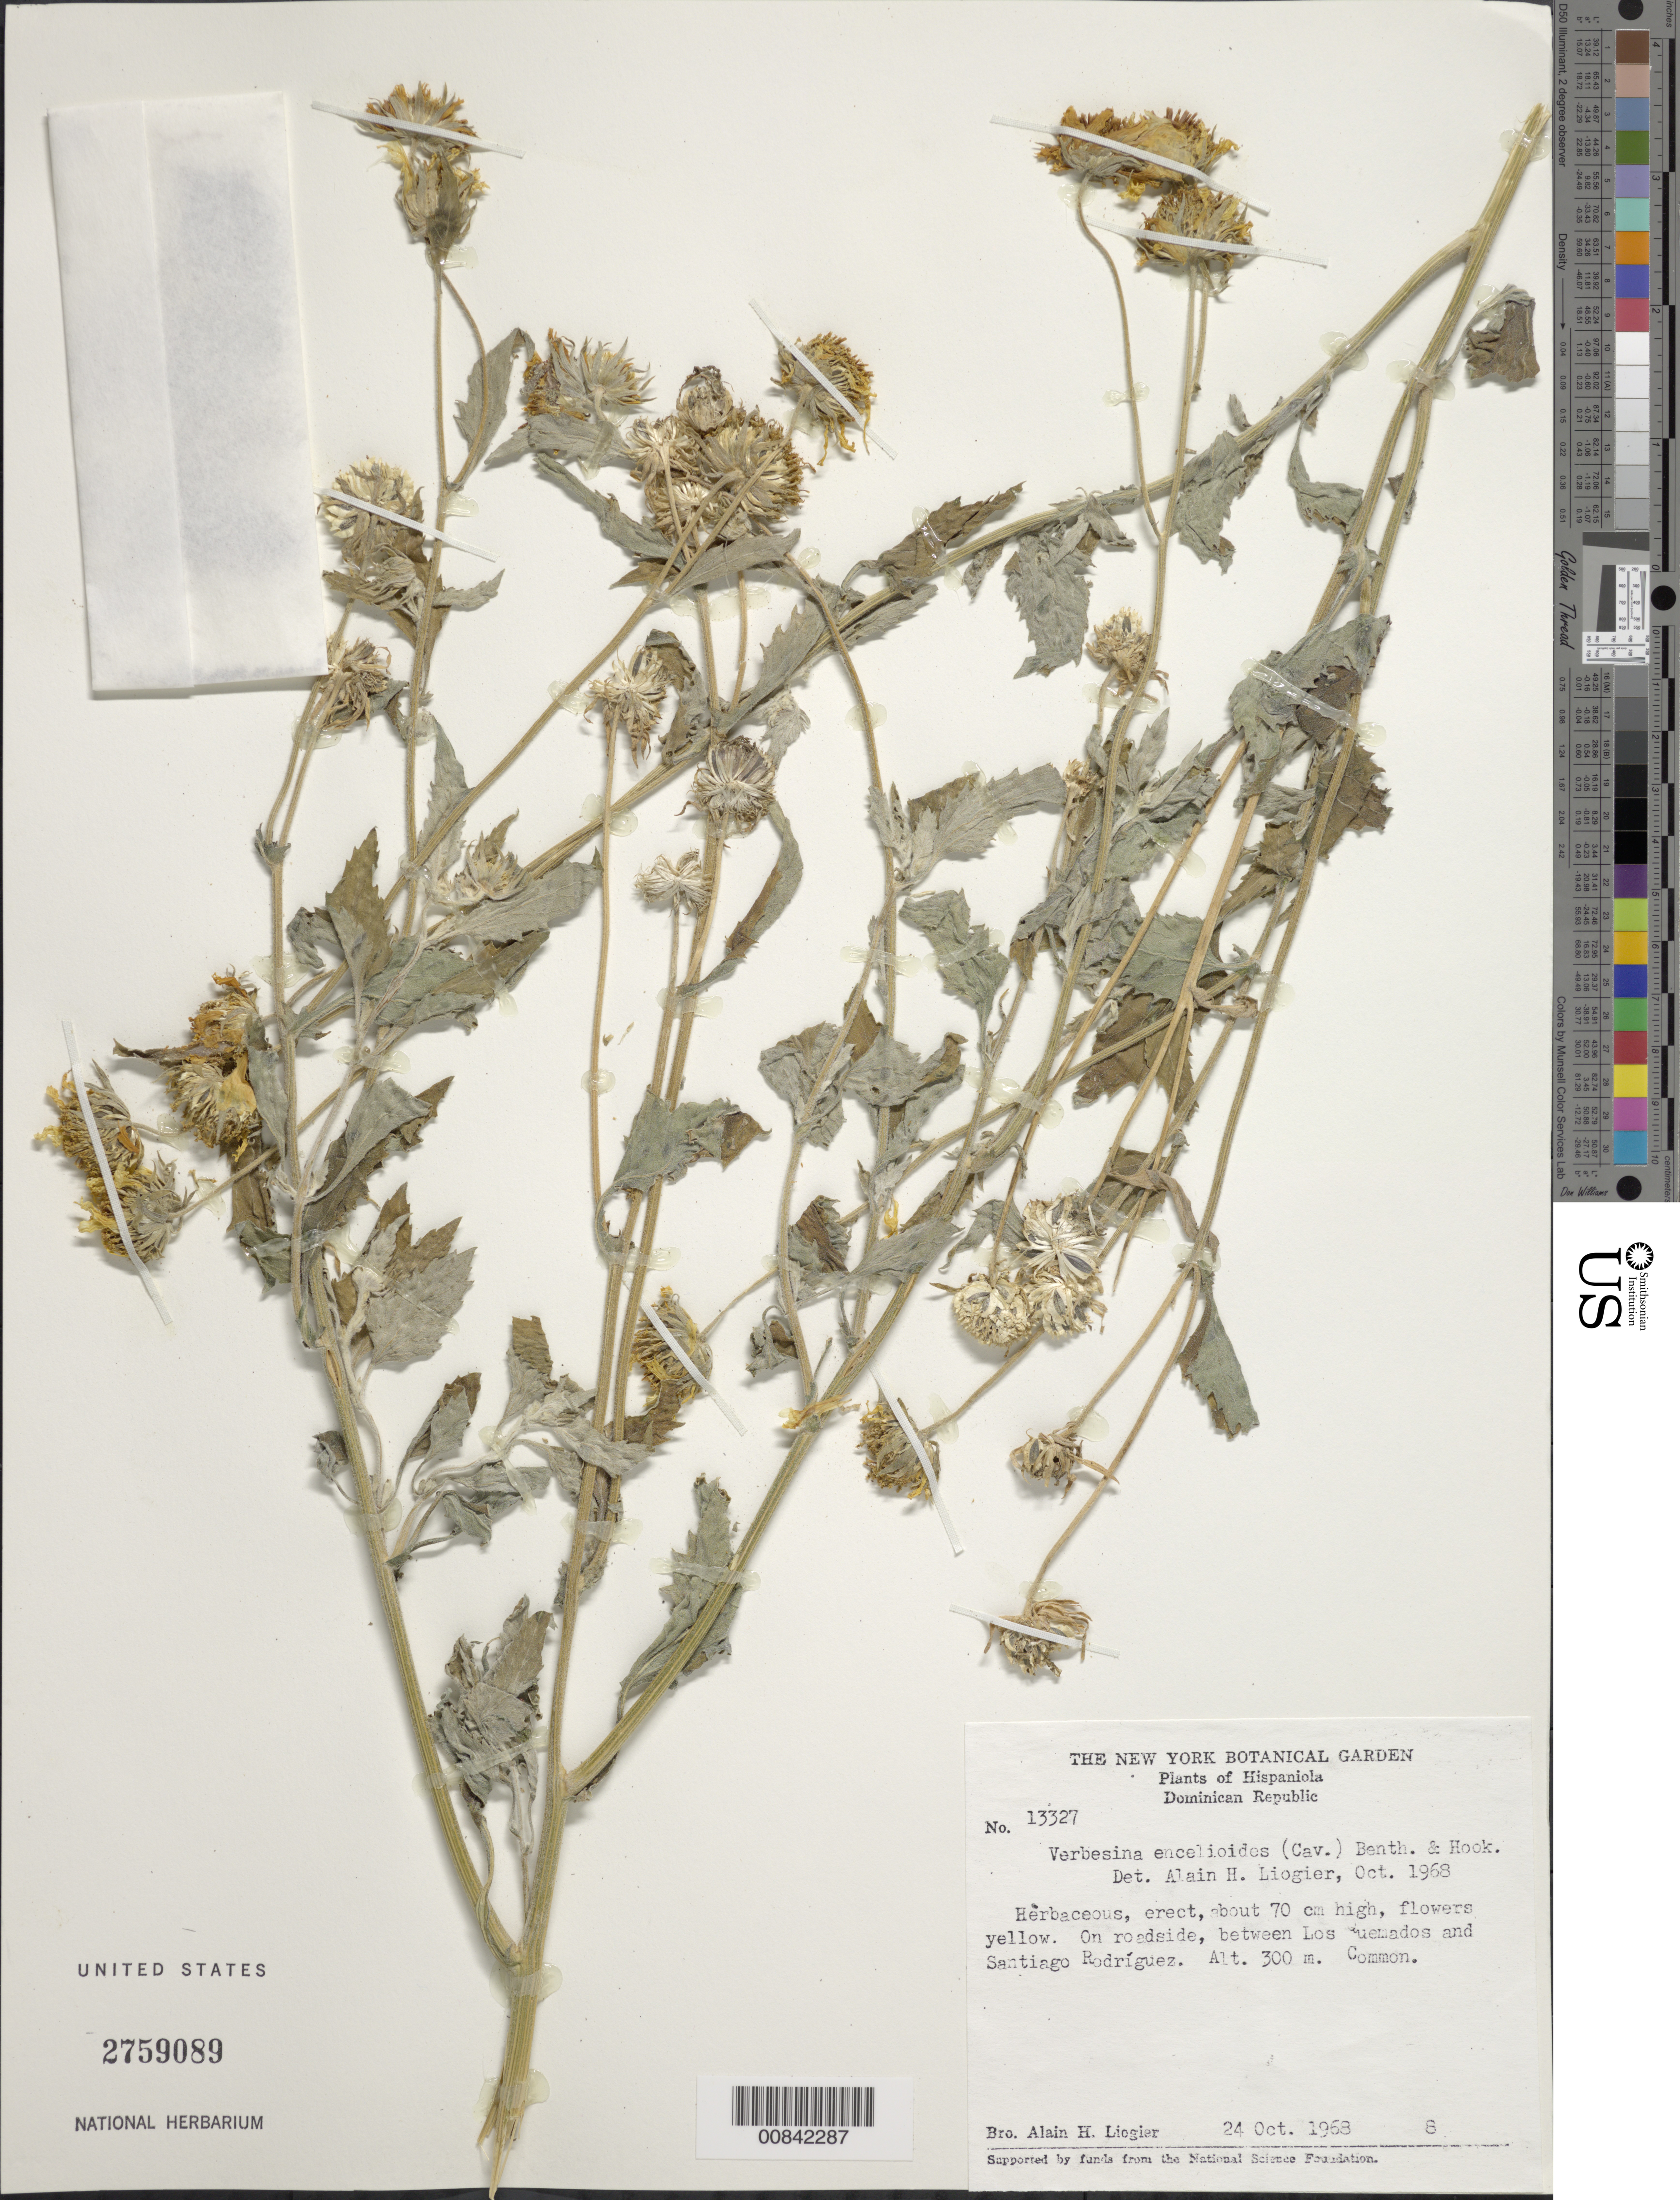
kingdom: Plantae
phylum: Tracheophyta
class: Magnoliopsida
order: Asterales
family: Asteraceae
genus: Verbesina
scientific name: Verbesina encelioides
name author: (Cav.) Benth. & Hook. ex A. Gray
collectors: A. H. Liogier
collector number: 13327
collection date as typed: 24 Oct 1968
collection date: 1968-10-24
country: Dominican Republic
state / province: Santiago Rodríguez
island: Hispaniola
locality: Between Los Quemados and Santiago Rodríguez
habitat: On roadside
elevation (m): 300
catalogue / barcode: US 2759089